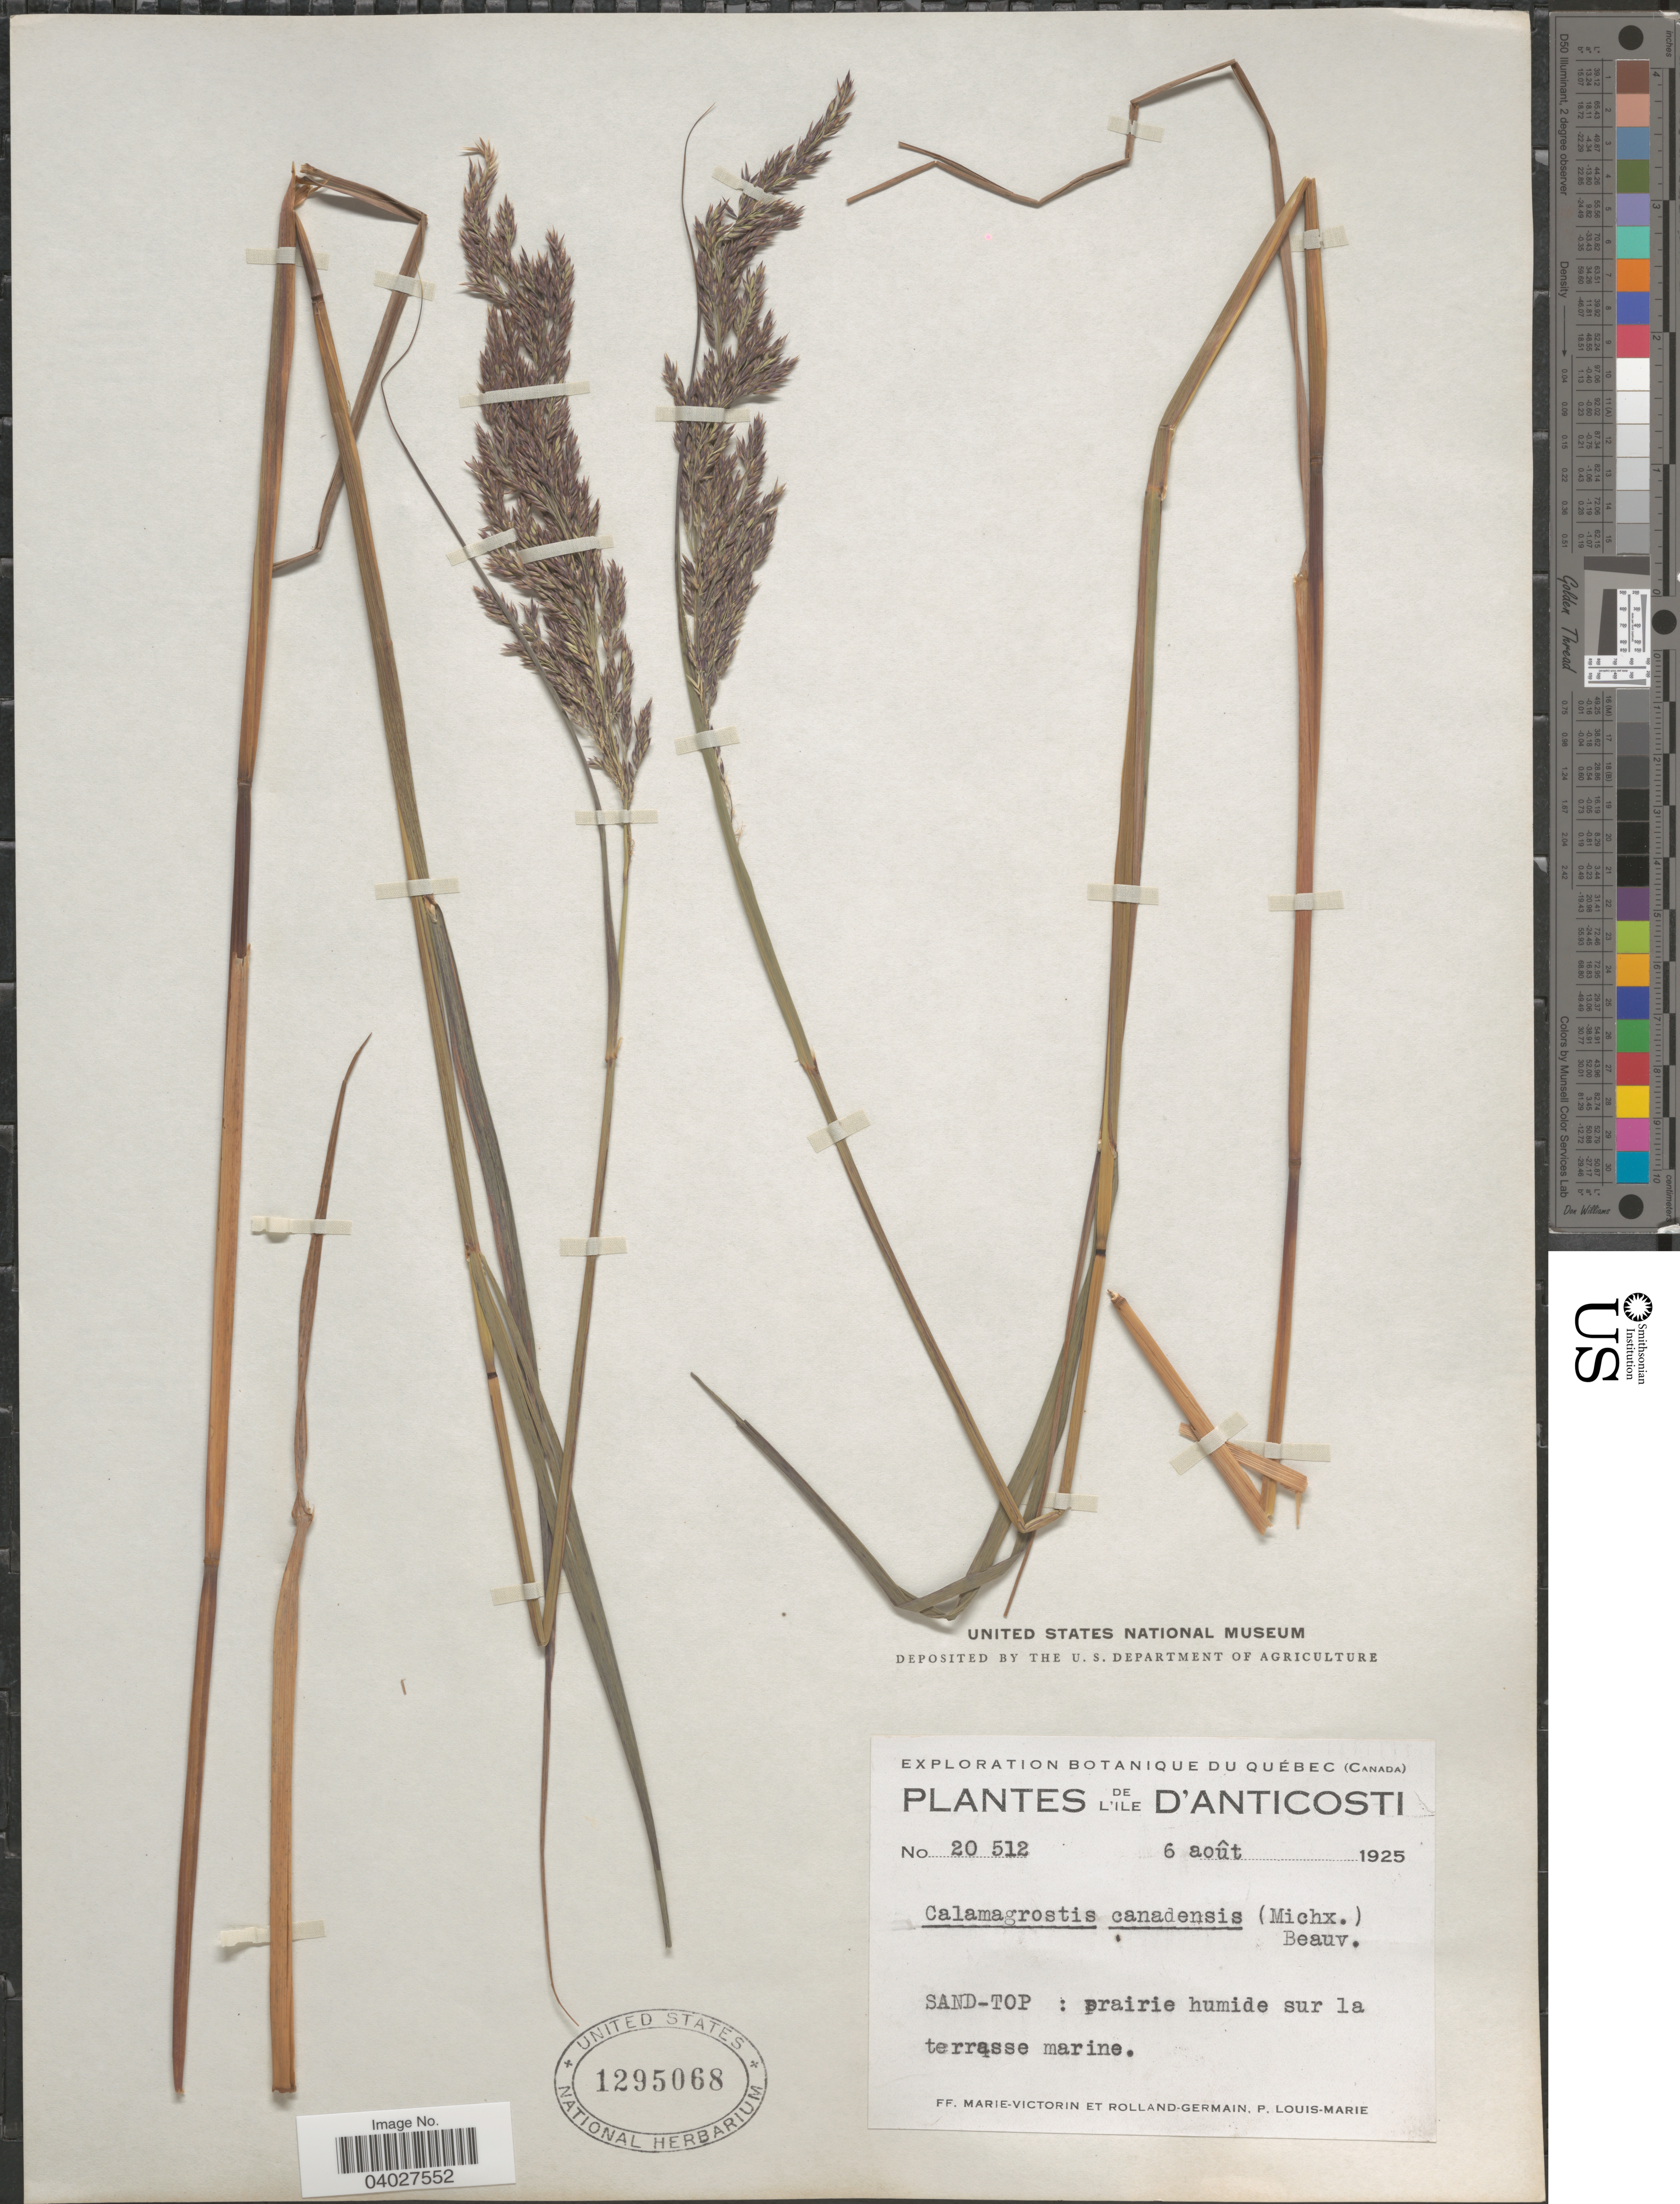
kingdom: Plantae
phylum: Tracheophyta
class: Liliopsida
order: Poales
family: Poaceae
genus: Calamagrostis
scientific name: Calamagrostis canadensis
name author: (Michx.) P. Beauv.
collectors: F. Marie-Victorin, Rolland-Germain & L.-M. LaLonde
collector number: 20512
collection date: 1925-08-06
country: Canada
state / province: Quebec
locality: L'ile d'Anticosti. Sand-top: prairie humide sur la terrasse marine.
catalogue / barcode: US 1295068